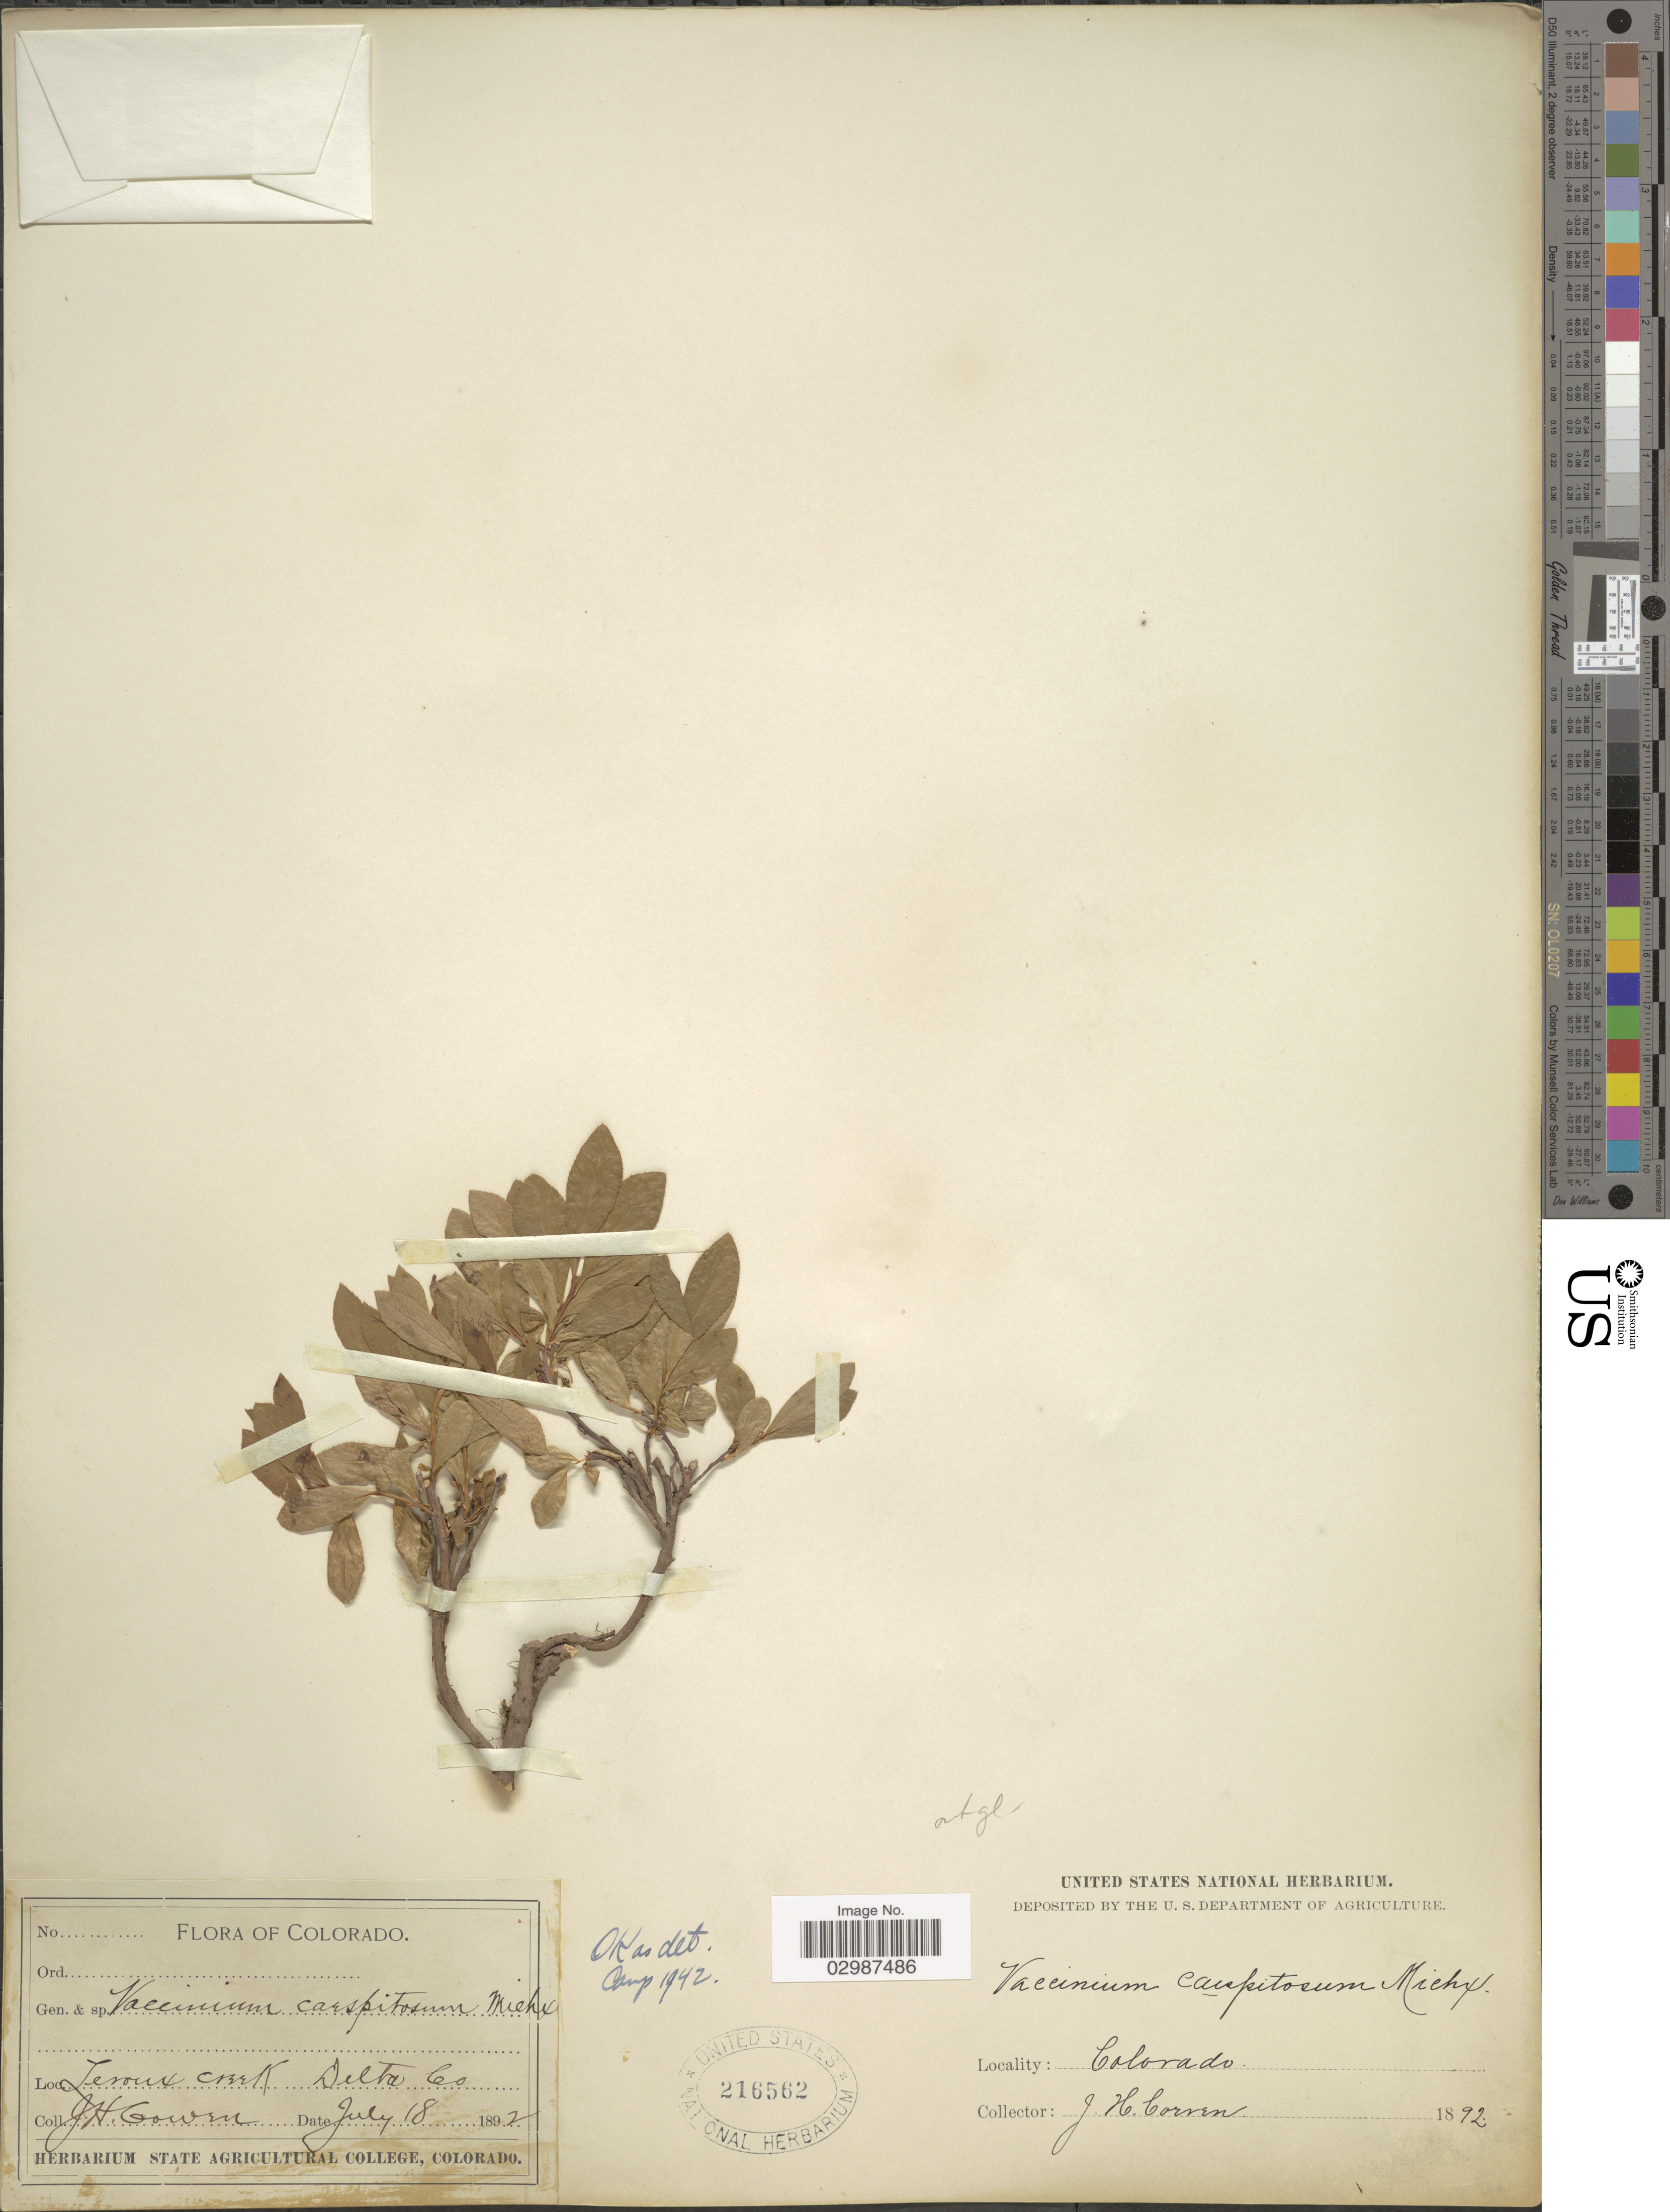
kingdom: Plantae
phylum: Tracheophyta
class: Magnoliopsida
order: Ericales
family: Ericaceae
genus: Vaccinium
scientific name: Vaccinium caespitosum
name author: Michx.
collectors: J. H. Cowen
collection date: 1892-07-18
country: United States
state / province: Colorado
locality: Leroux Creek. Delta Co.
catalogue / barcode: US 216562